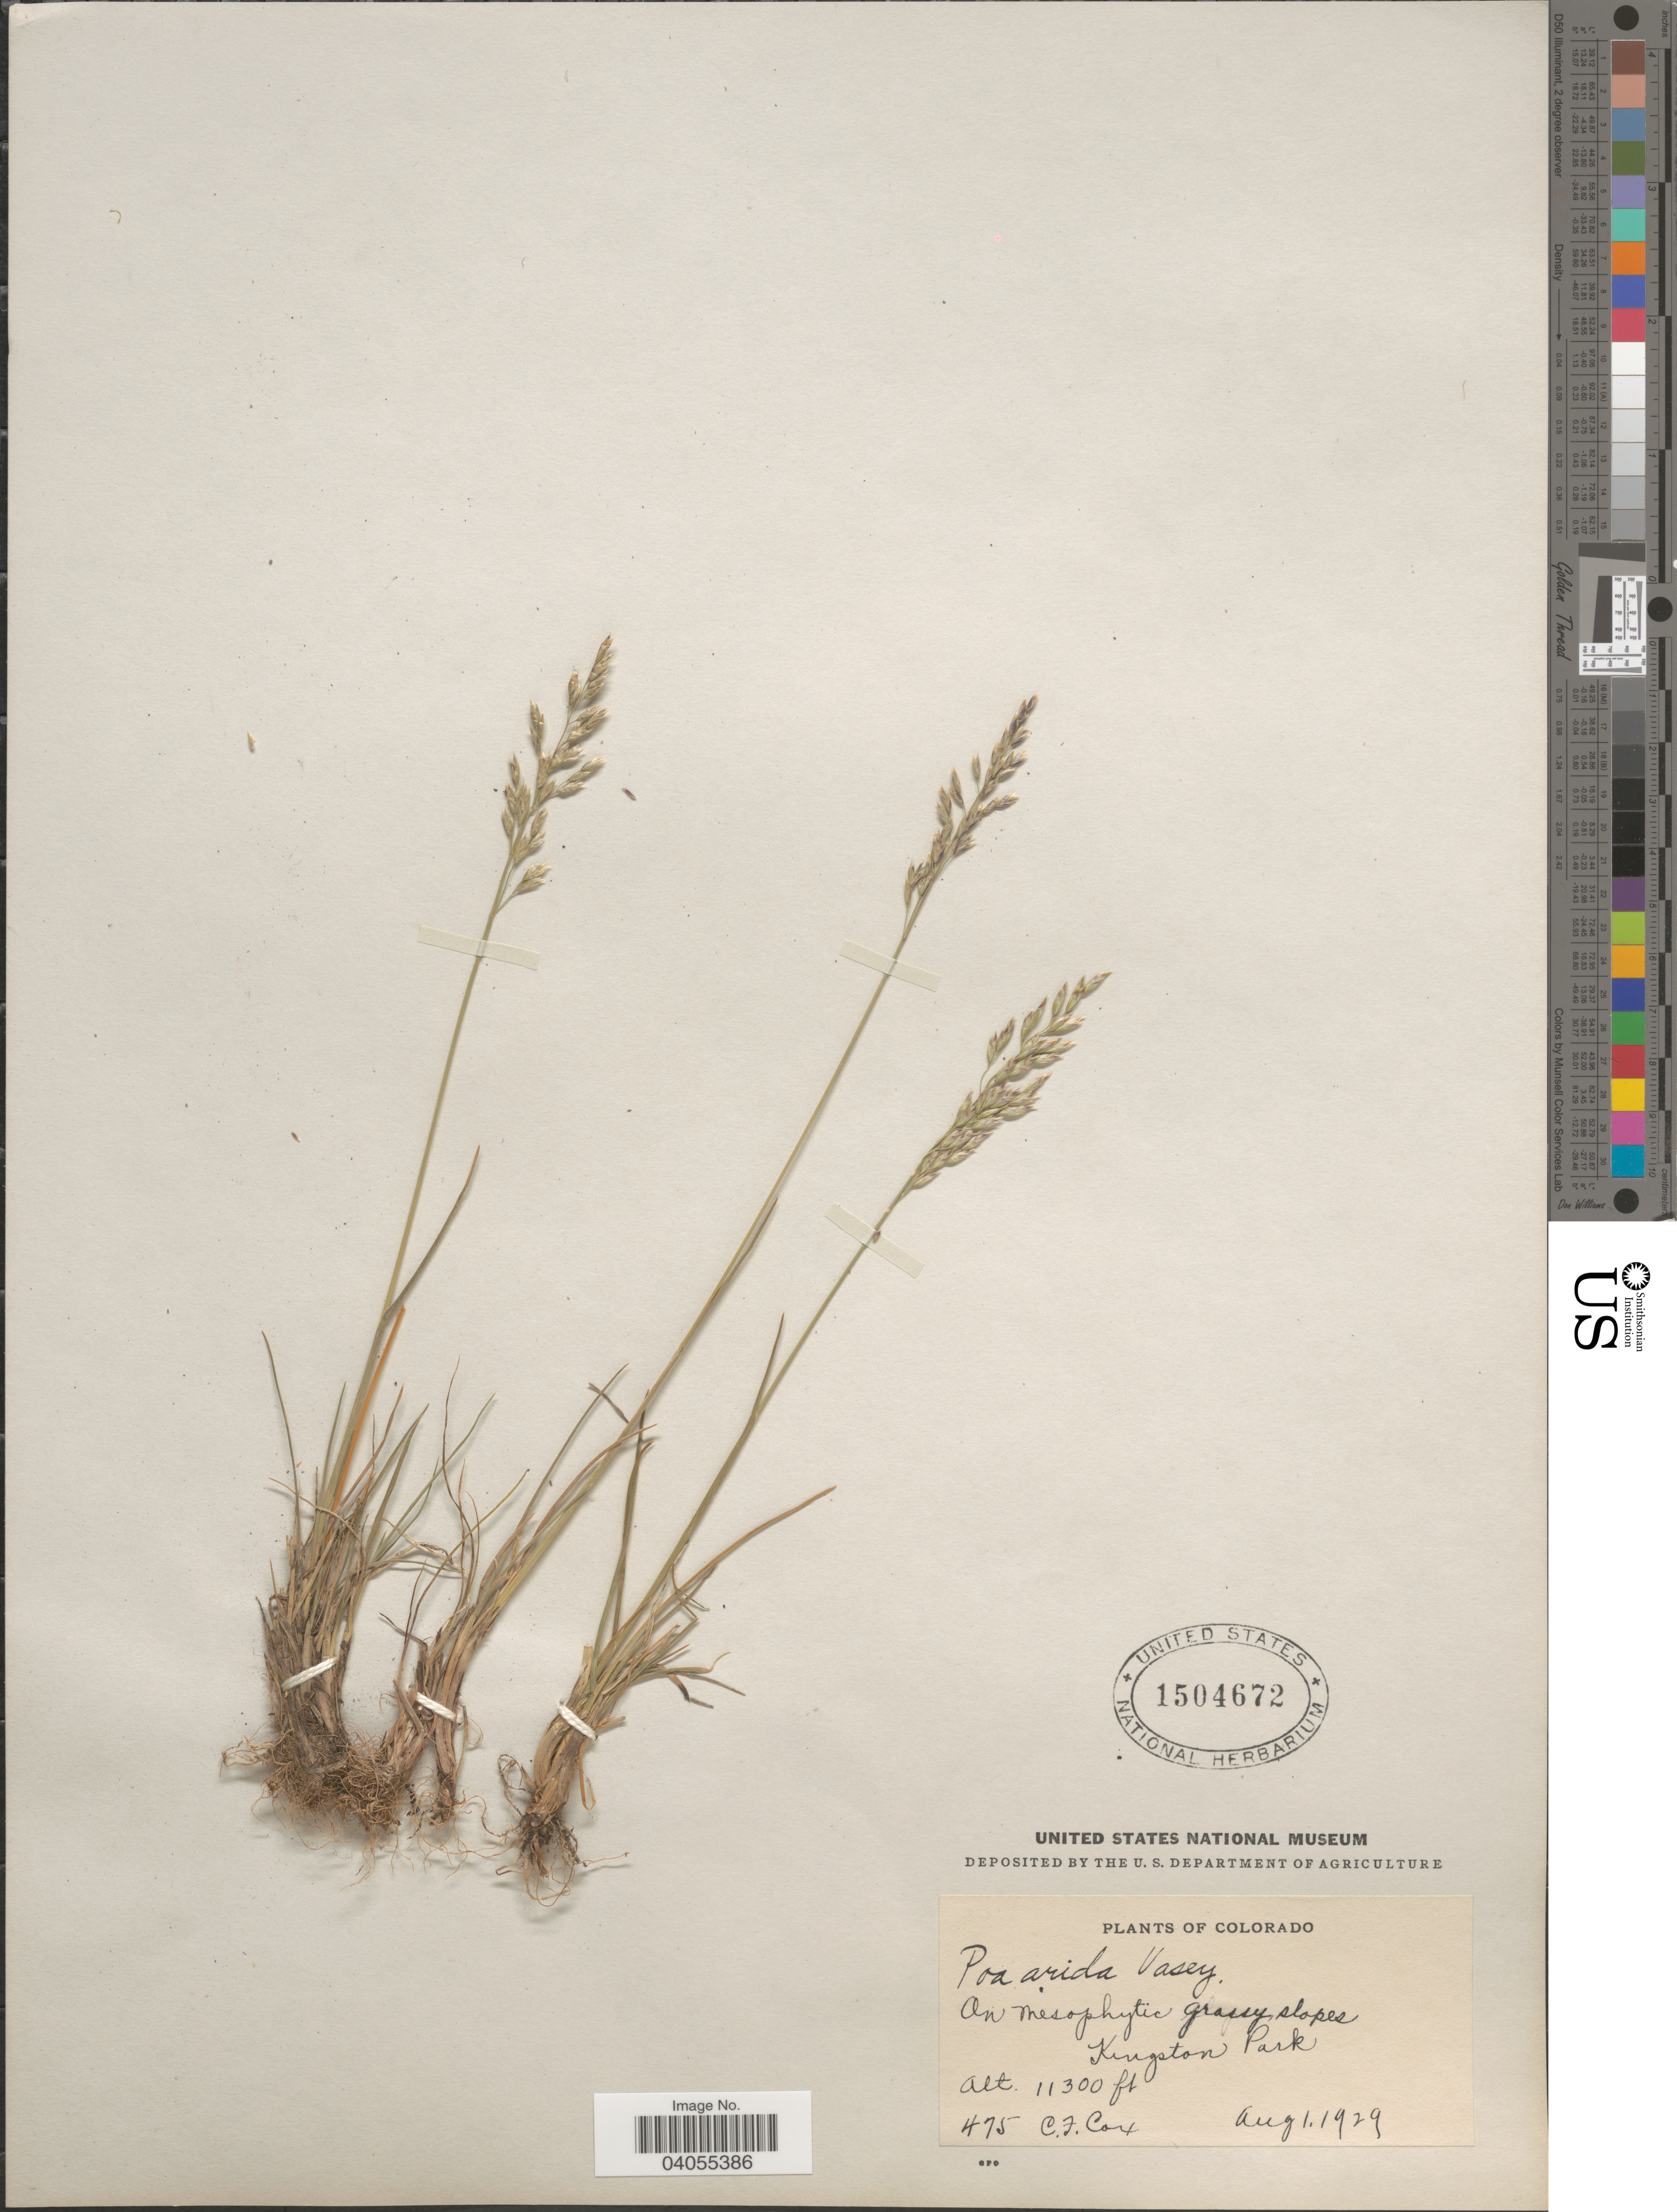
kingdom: Plantae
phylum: Tracheophyta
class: Liliopsida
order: Poales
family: Poaceae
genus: Poa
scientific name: Poa arida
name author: Vasey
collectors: C. Cox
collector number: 475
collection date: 1929-08-01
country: United States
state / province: Colorado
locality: On mesophytic grassy slopes. Kingston Park.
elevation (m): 3444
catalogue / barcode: US 1504672